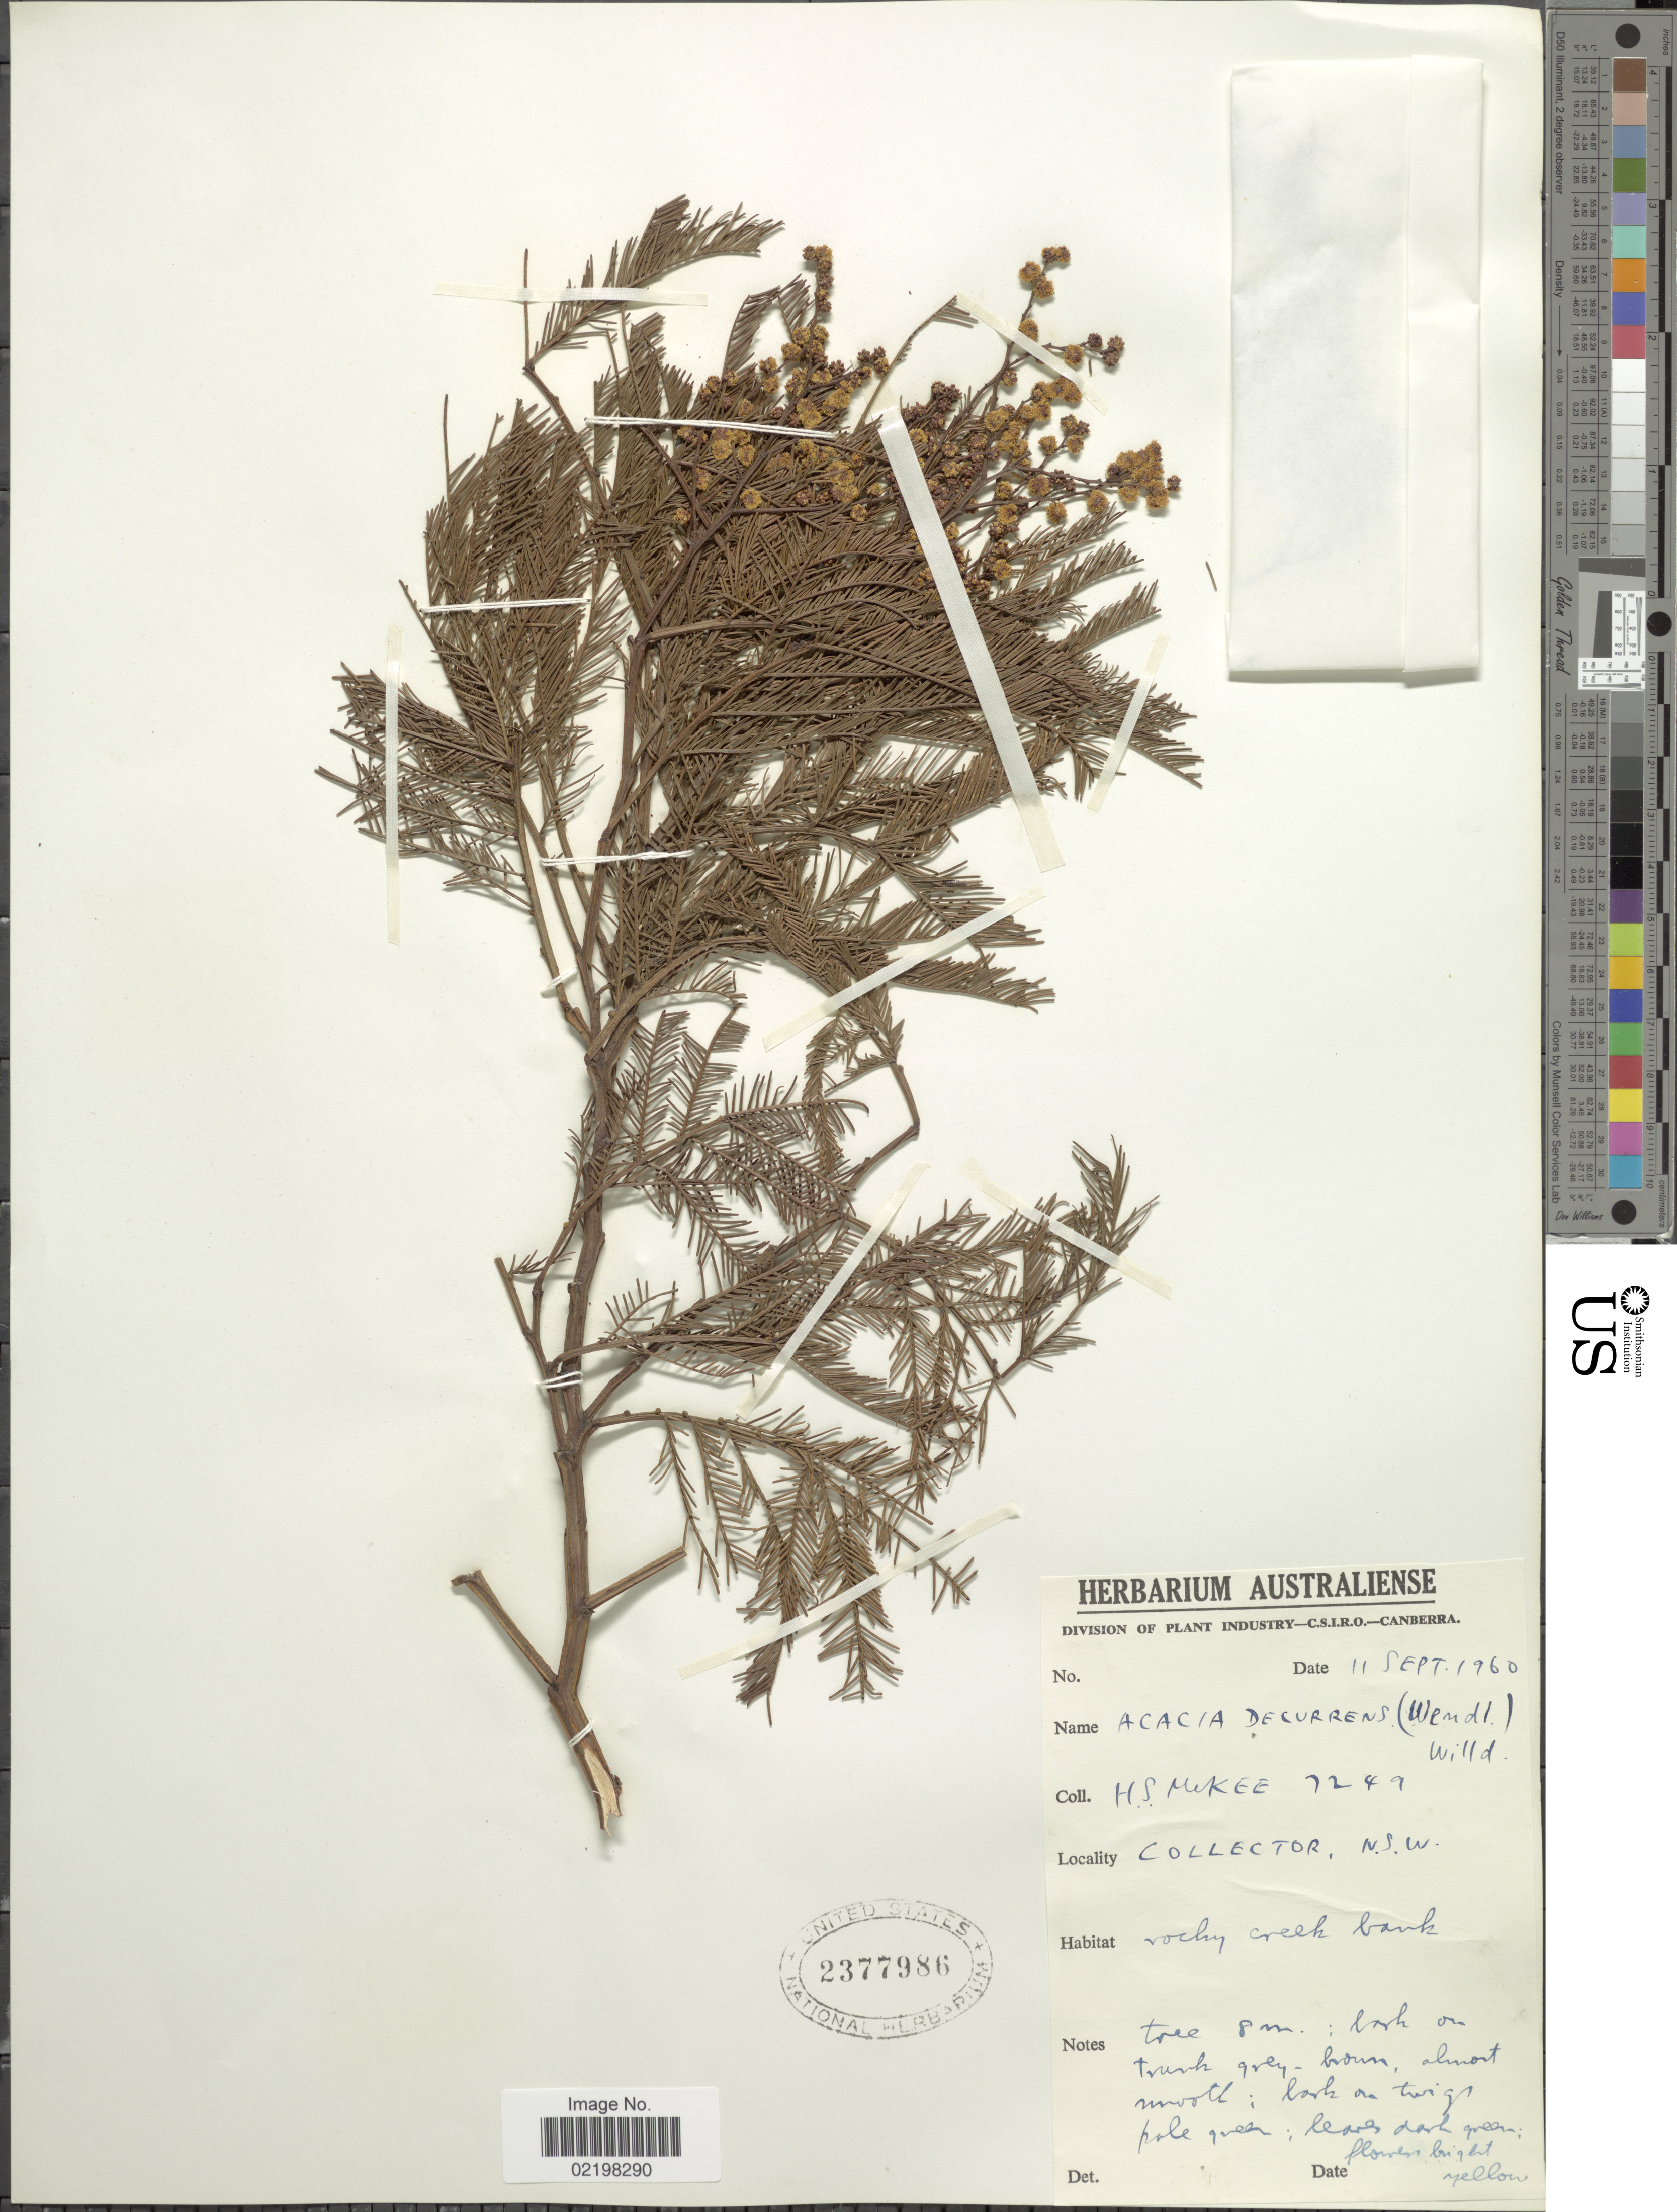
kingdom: Plantae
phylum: Tracheophyta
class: Magnoliopsida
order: Fabales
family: Fabaceae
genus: Acacia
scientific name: Acacia decurrens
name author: (J.C. Wendl.) Willd.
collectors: H. S. McKee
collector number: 7249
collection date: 1960-09-11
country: Australia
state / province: New South Wales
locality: Collector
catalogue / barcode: US 2377986